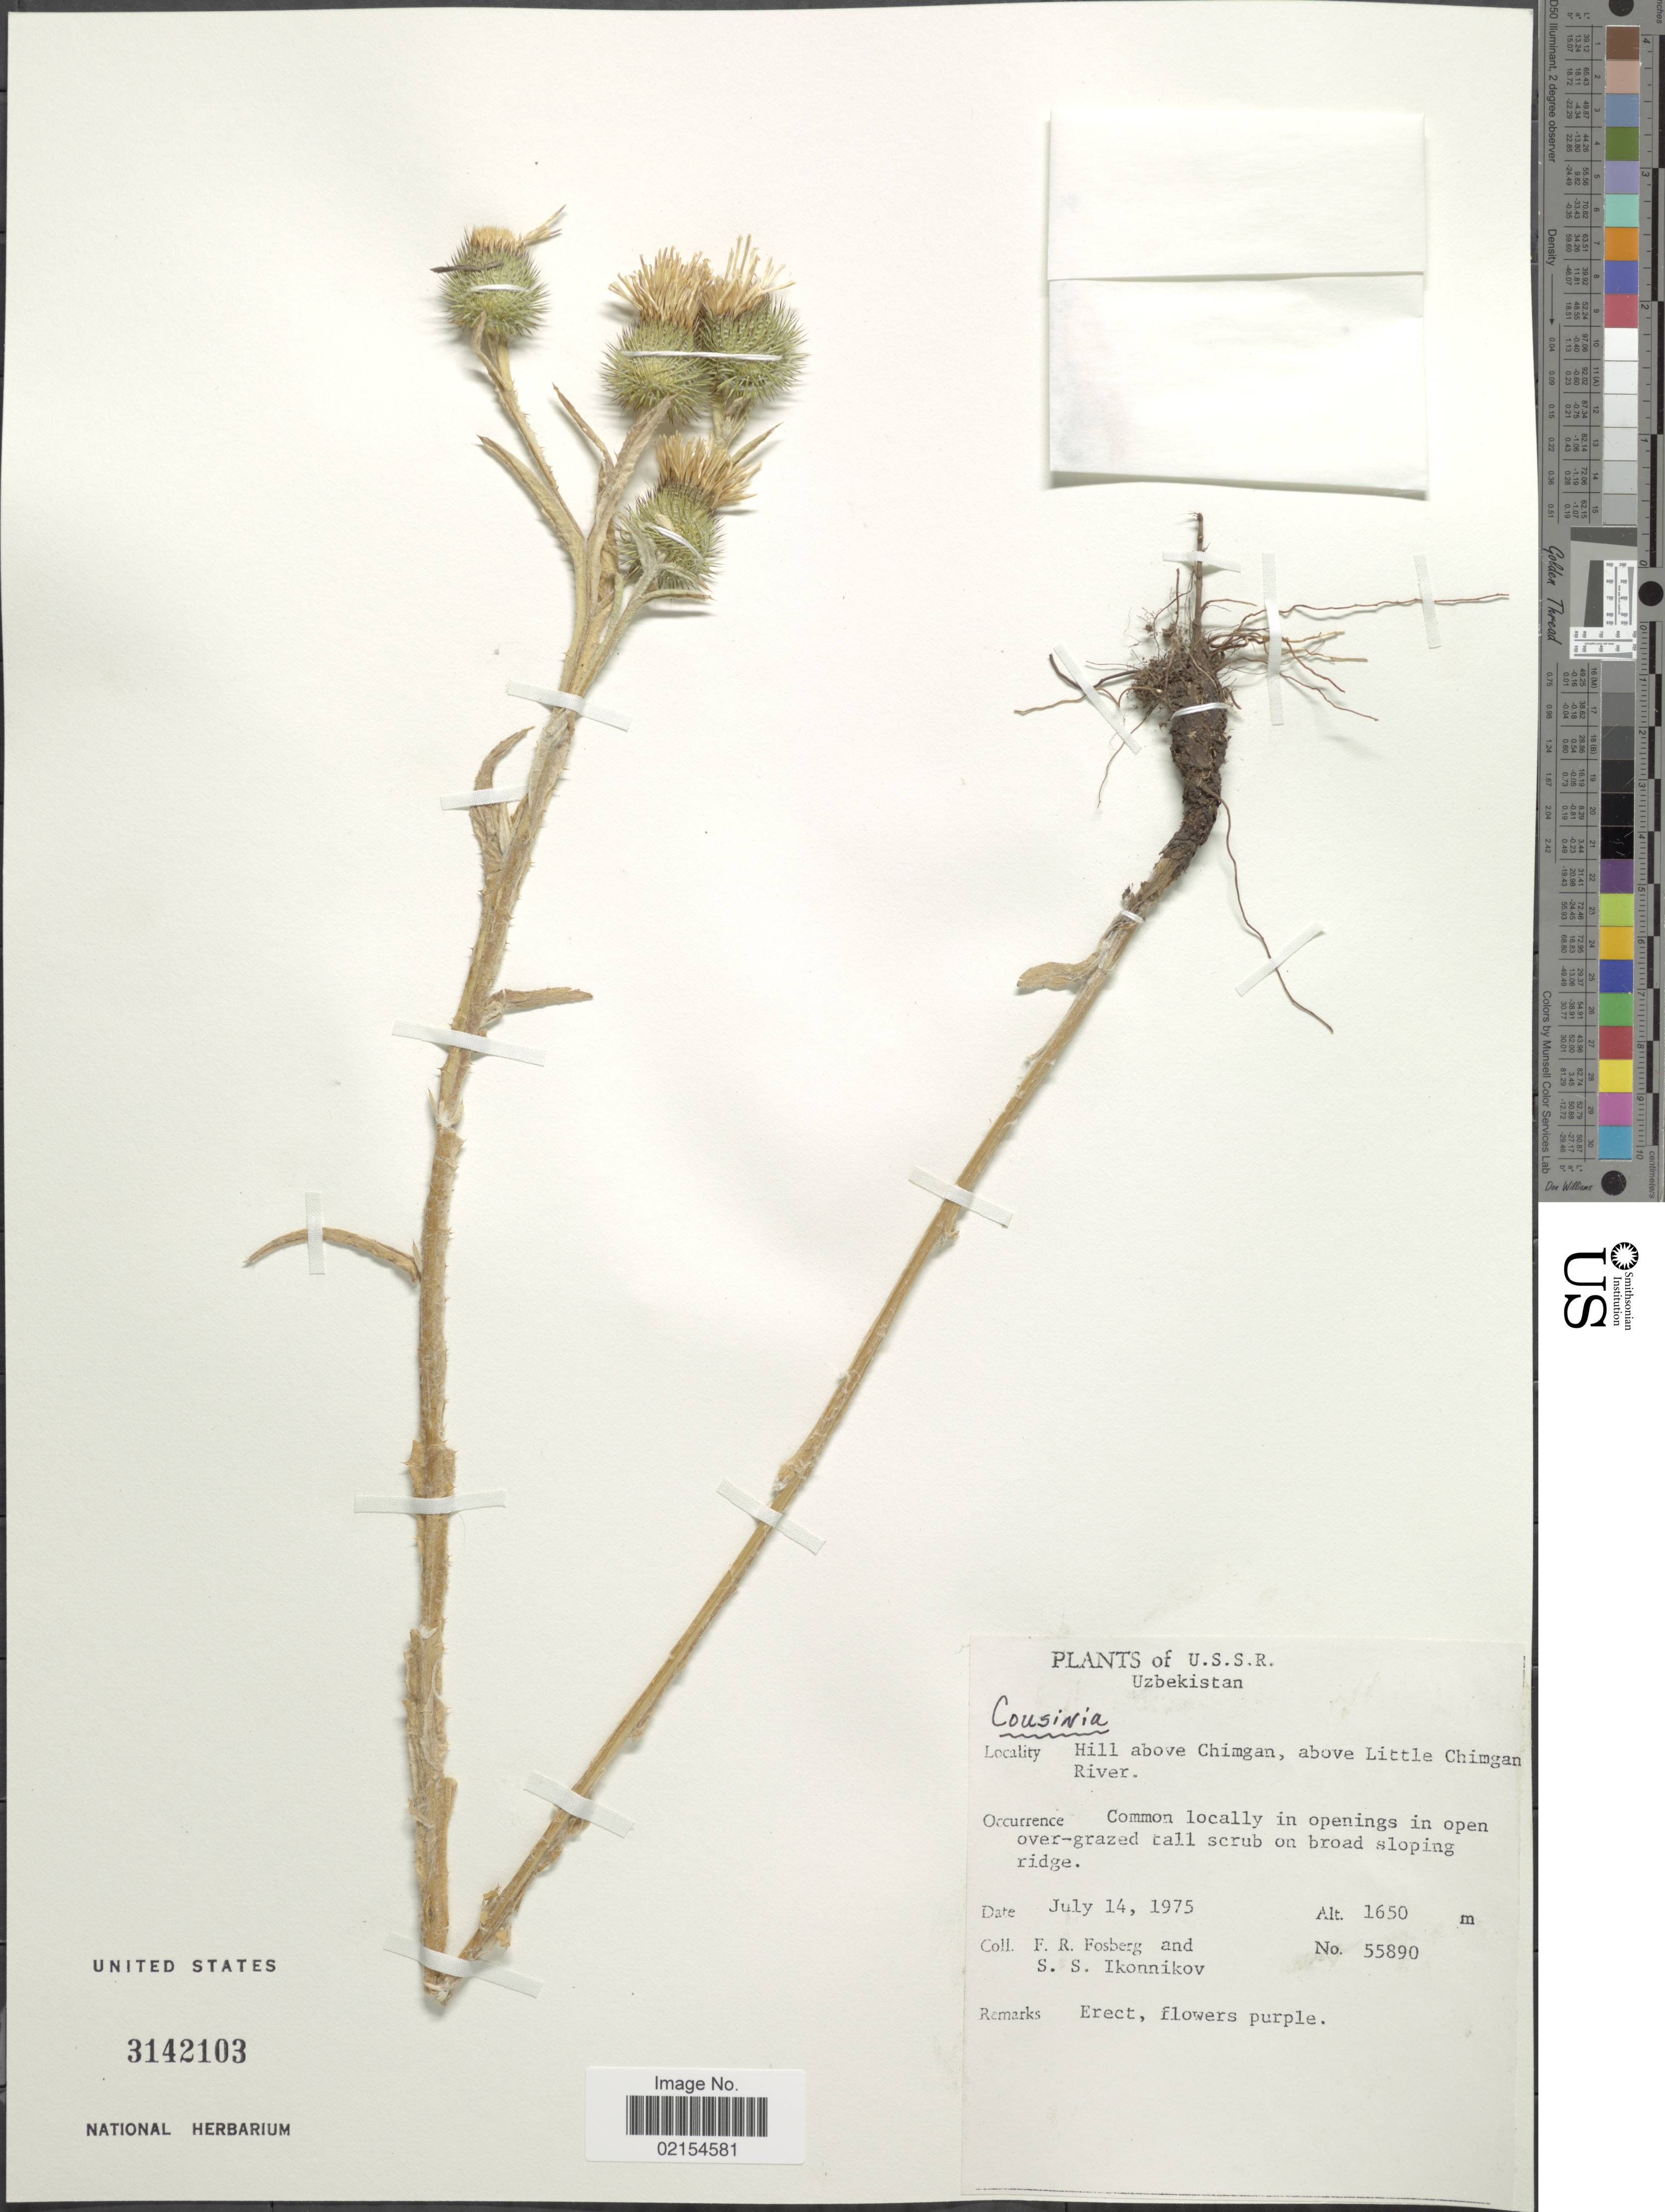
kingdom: Plantae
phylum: Tracheophyta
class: Magnoliopsida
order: Asterales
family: Asteraceae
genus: Cousinia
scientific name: Cousinia sp.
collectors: F. R. Fosberg & S. Ikonnikov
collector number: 55890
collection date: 1975-07-14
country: Uzbekistan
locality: U.S.S.R., Uzbekistan, Hill above Chimgan, Above Little Chimgan River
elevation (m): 1650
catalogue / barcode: US 3142103